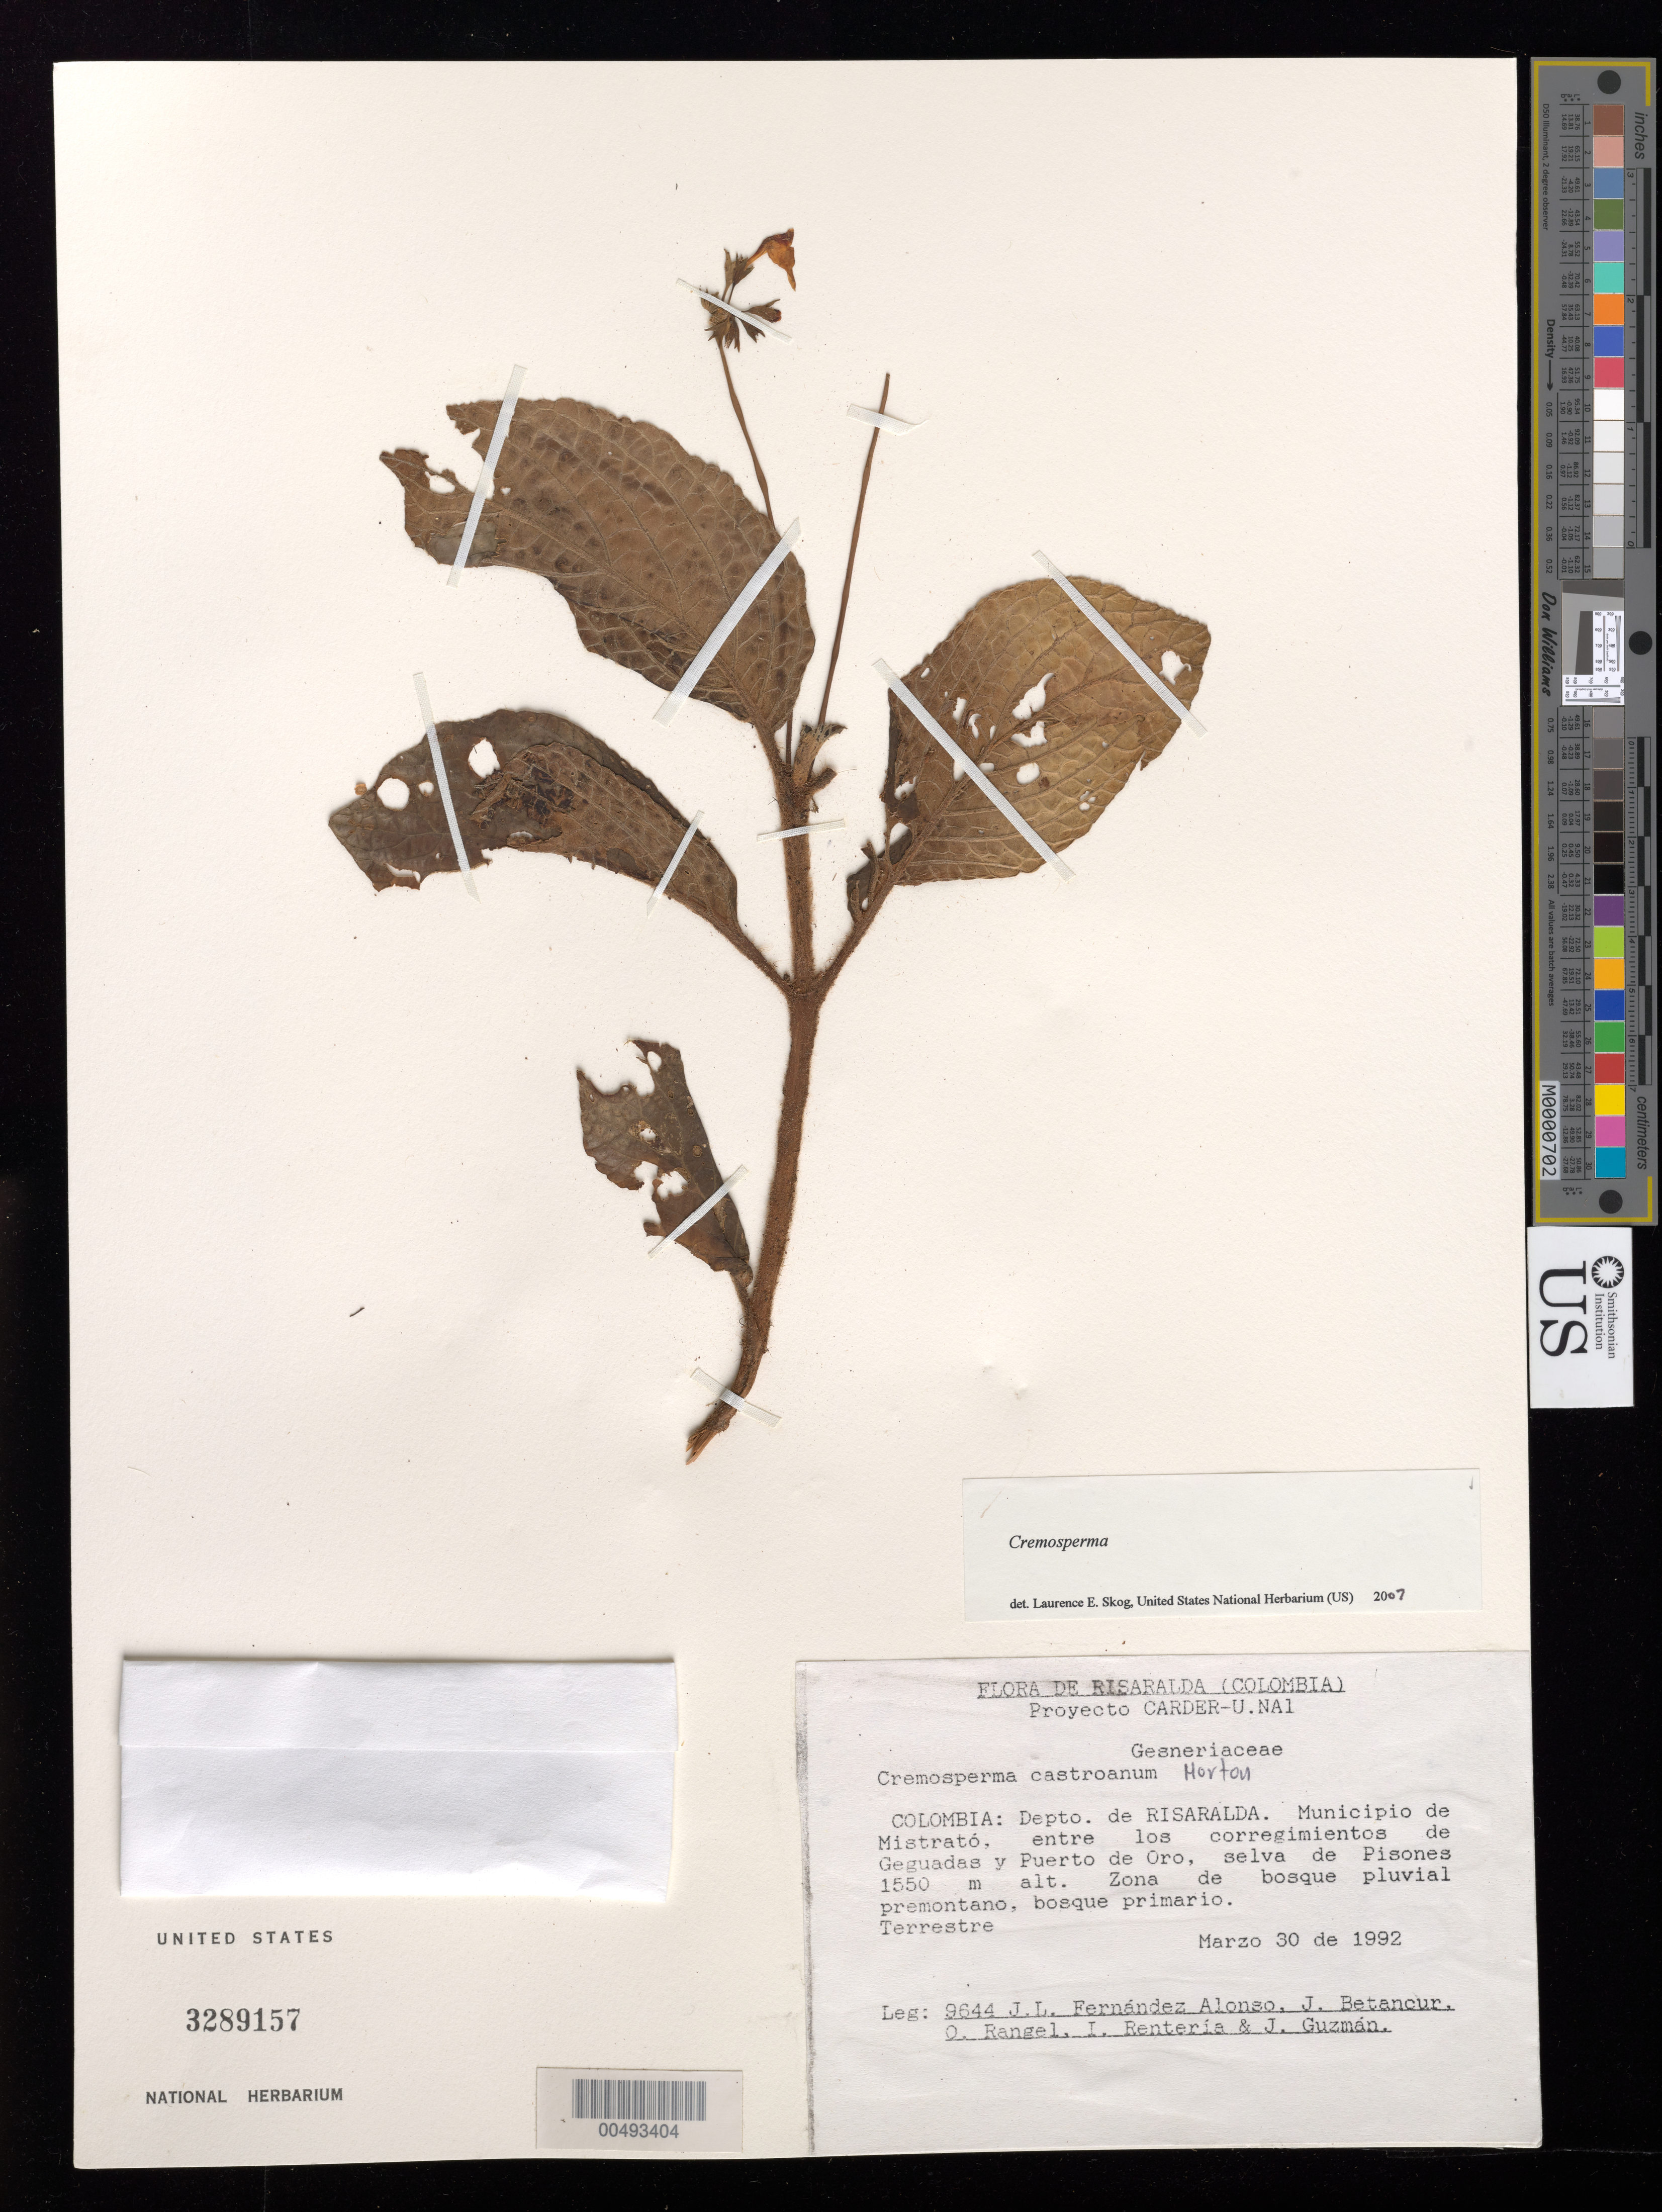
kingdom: Plantae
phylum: Tracheophyta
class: Magnoliopsida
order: Lamiales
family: Gesneriaceae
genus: Cremosperma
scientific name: Cremosperma sp.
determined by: Skog, Laurence E.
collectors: J. L. Fernández-Alonso, J. C. Betancur, J. O. Rangel Ch., I. Renteria & J. Guzman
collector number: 9644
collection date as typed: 30 Mar 1992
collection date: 1992-03-30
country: Colombia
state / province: Risaralda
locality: Municipio de Mistrató, entre los corregimientos de Geguadas y Puerto de Oro, selva de Pisones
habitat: Zone a bosque pluvial premontano, bosque primario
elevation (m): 1550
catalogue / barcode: US 3289157